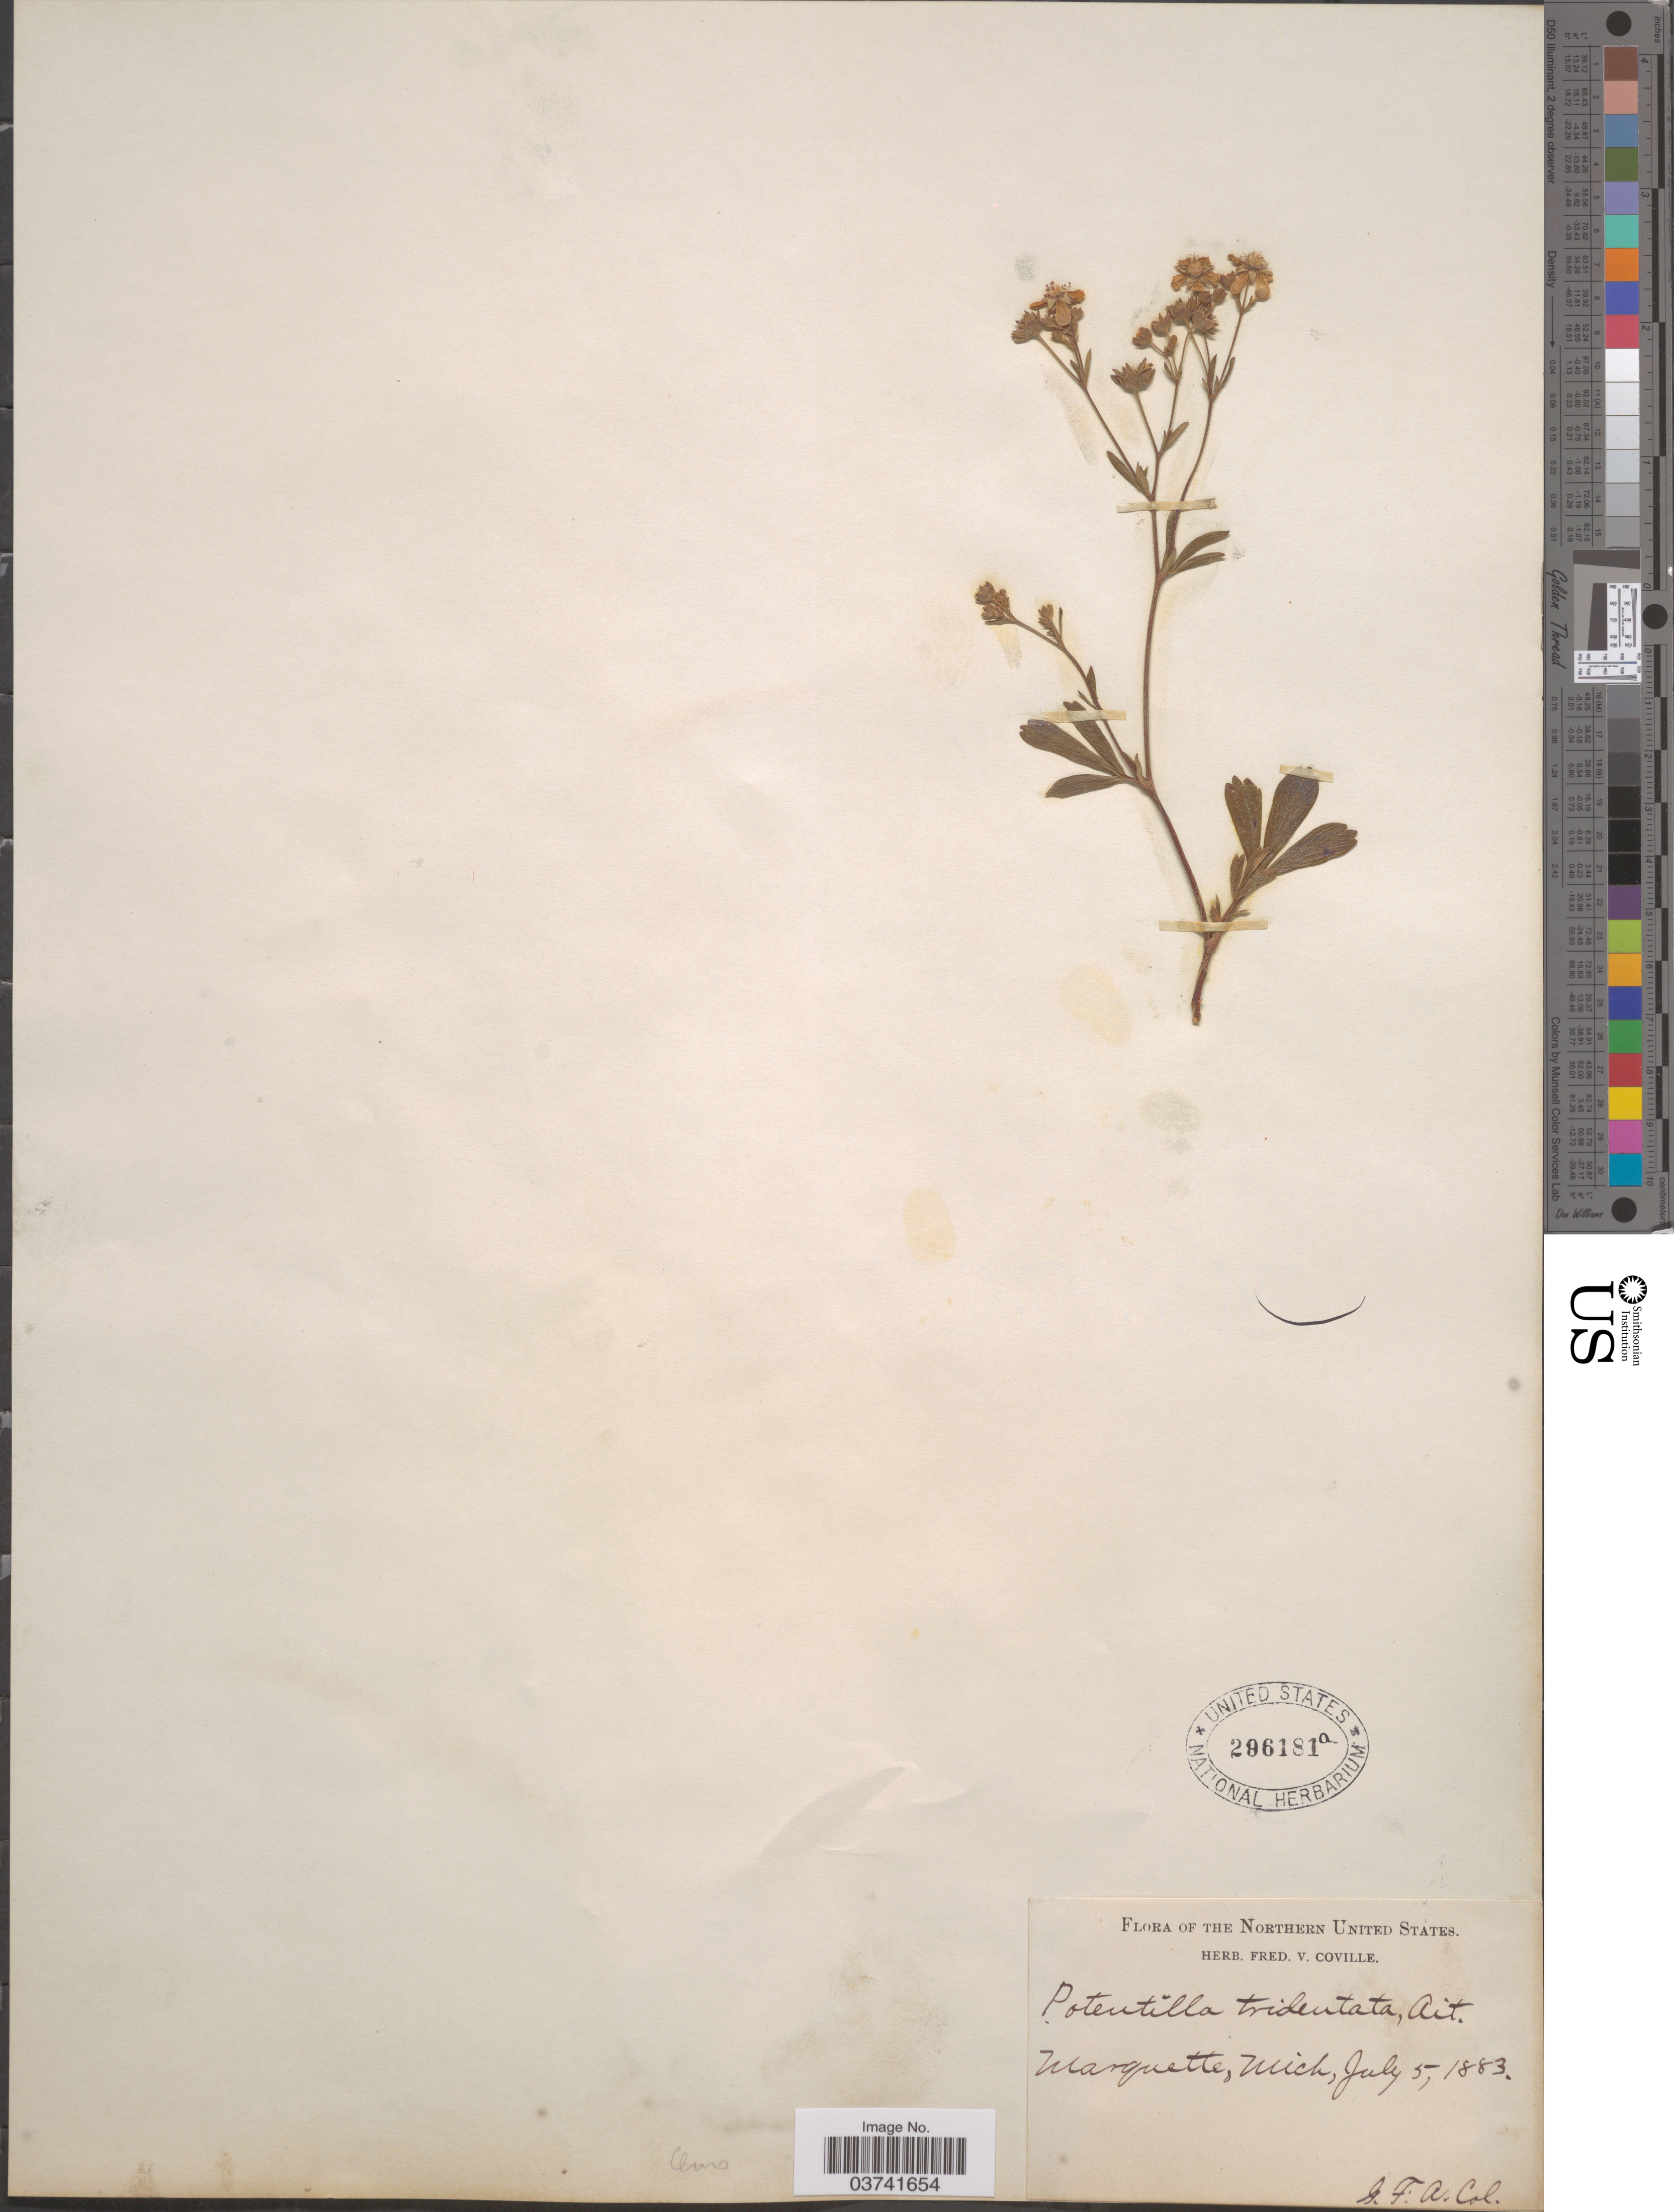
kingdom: Plantae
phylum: Tracheophyta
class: Magnoliopsida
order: Rosales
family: Rosaceae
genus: Potentilla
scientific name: Potentilla tridentata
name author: Aiton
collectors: G. F. A.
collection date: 1883-07-05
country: United States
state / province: Michigan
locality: The Northern United States. Marquette.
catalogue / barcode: US 296181A